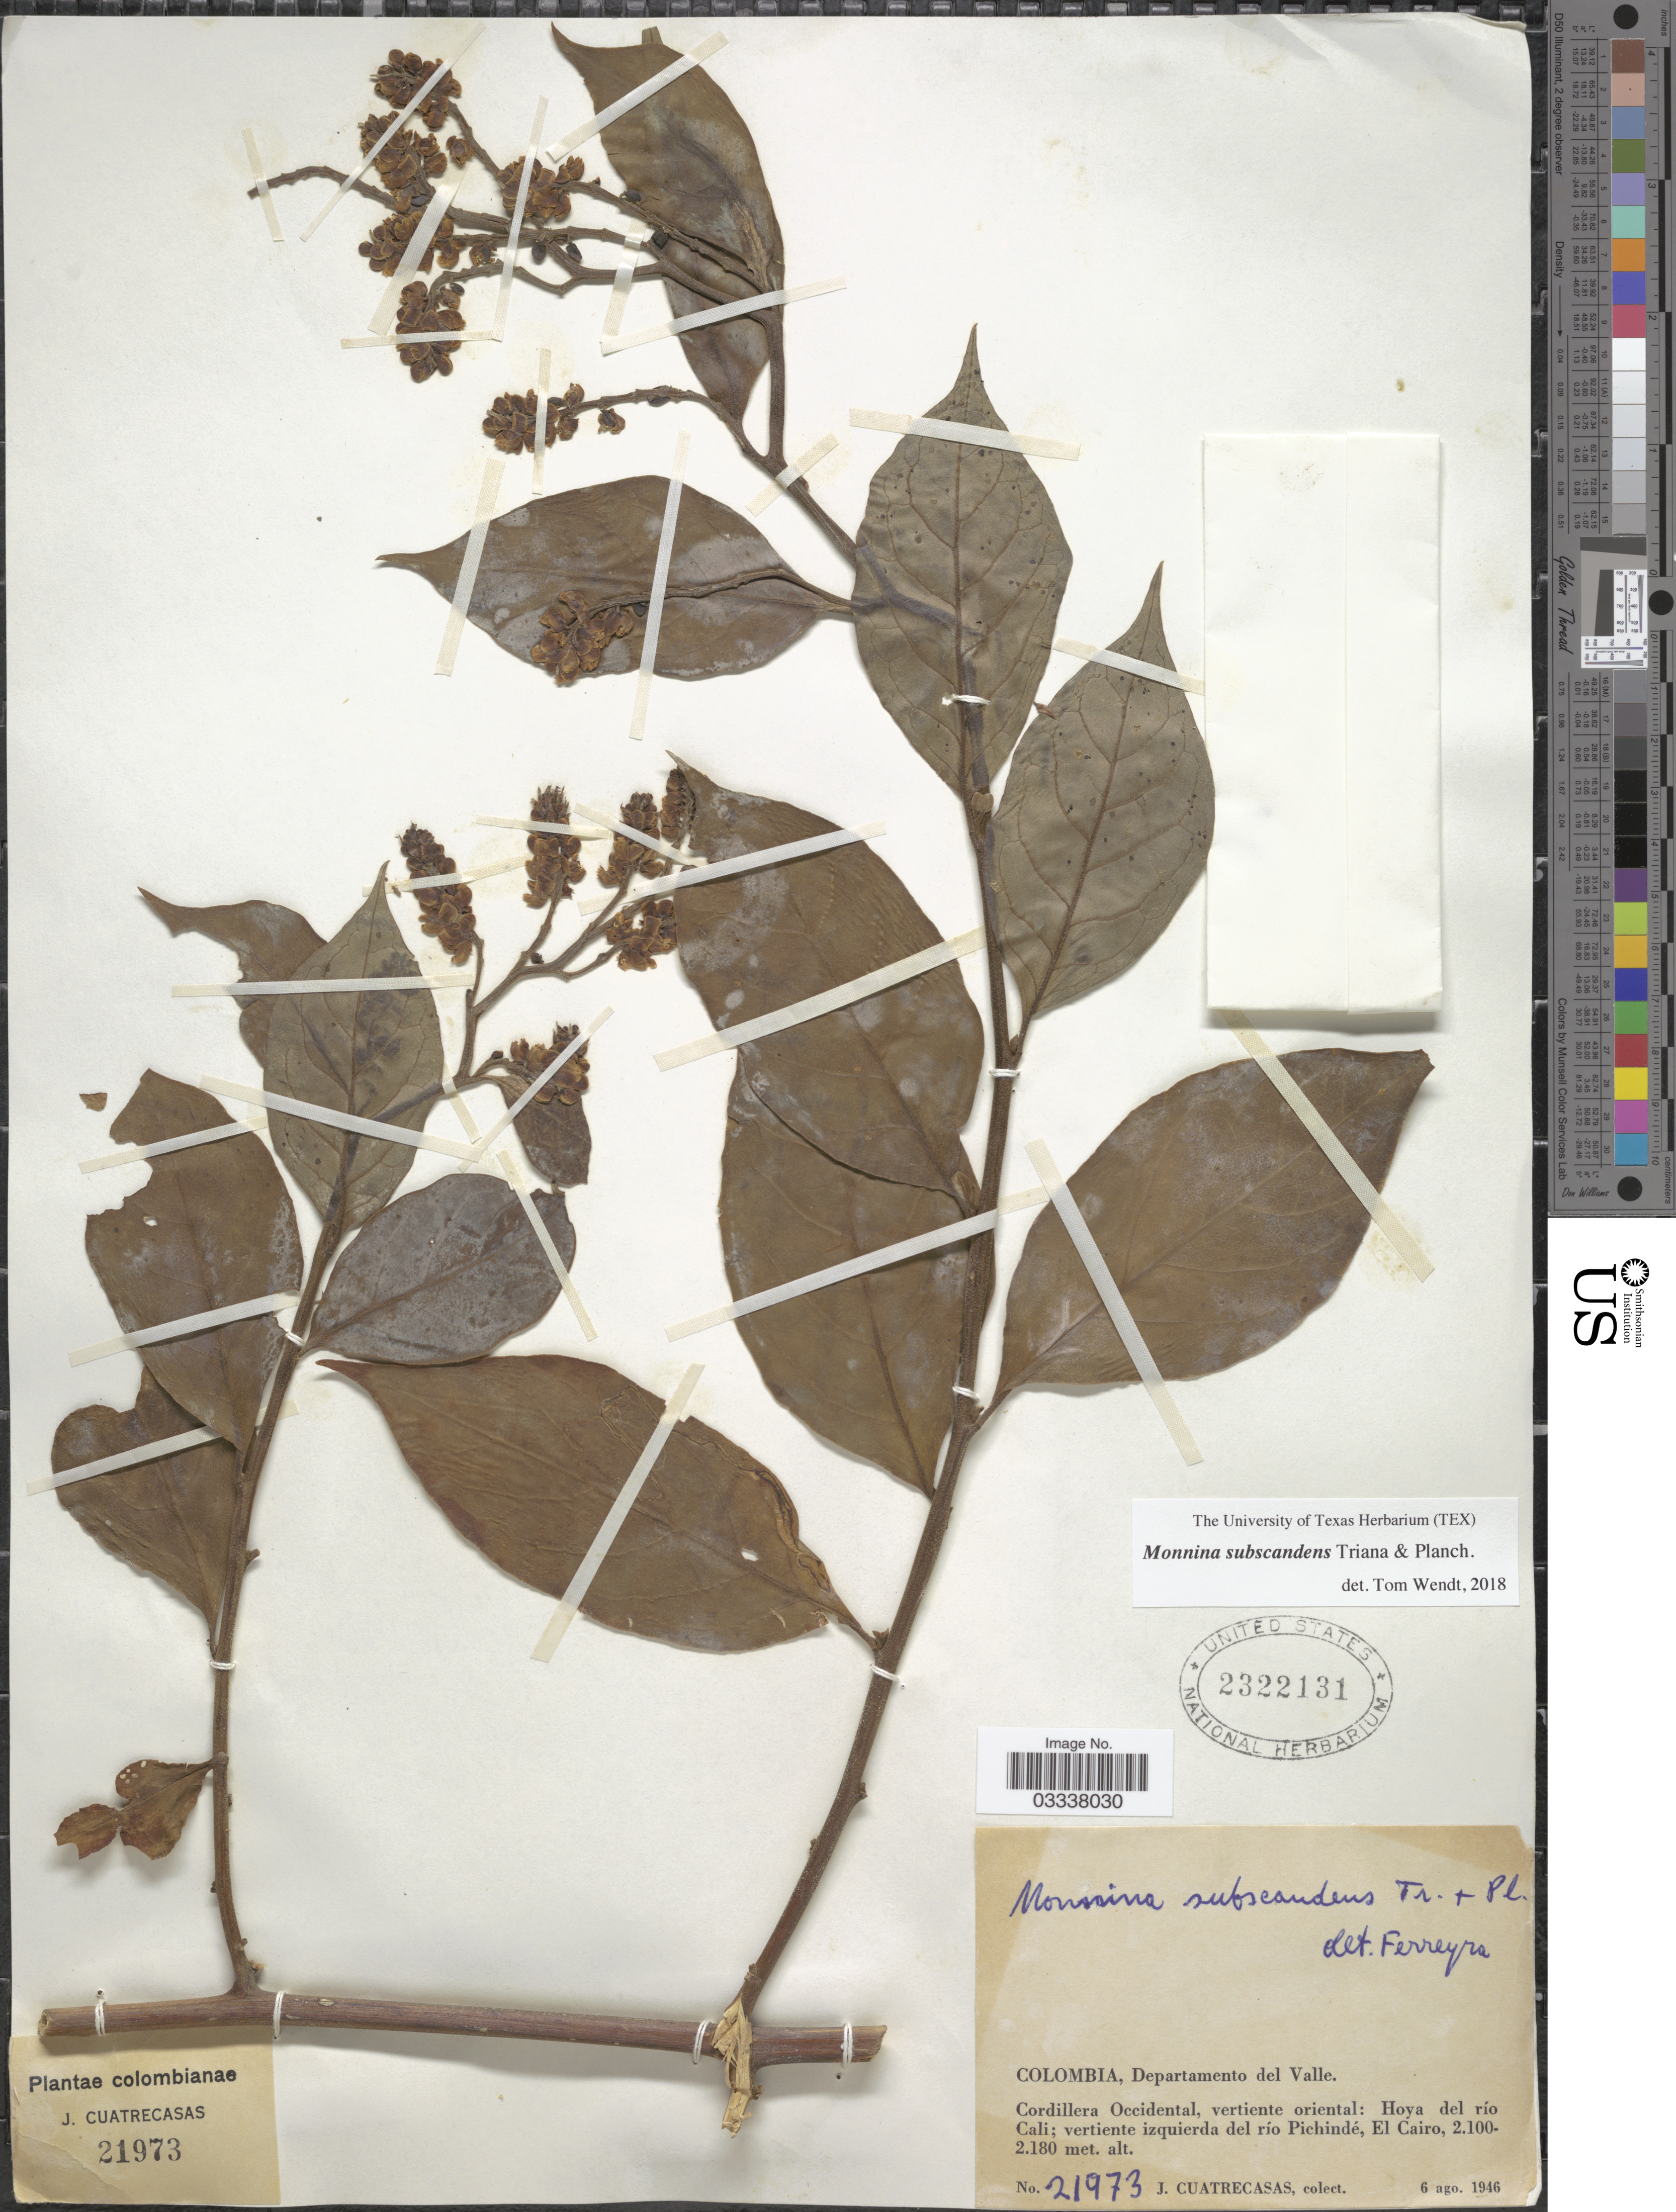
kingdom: Plantae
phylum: Tracheophyta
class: Magnoliopsida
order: Fabales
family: Polygalaceae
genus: Monnina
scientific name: Monnina subscandens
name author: Triana & Planch.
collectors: J. Cuatrecasas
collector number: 21973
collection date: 1946-08-06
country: Colombia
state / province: Valle del Cauca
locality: Departamento del Valle. Cordillera Occidental, vertiente oriental: Hoya del río Cali; vertiente izquierda del río Pichindé, El Cairo.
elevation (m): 2100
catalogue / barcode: US 2322131